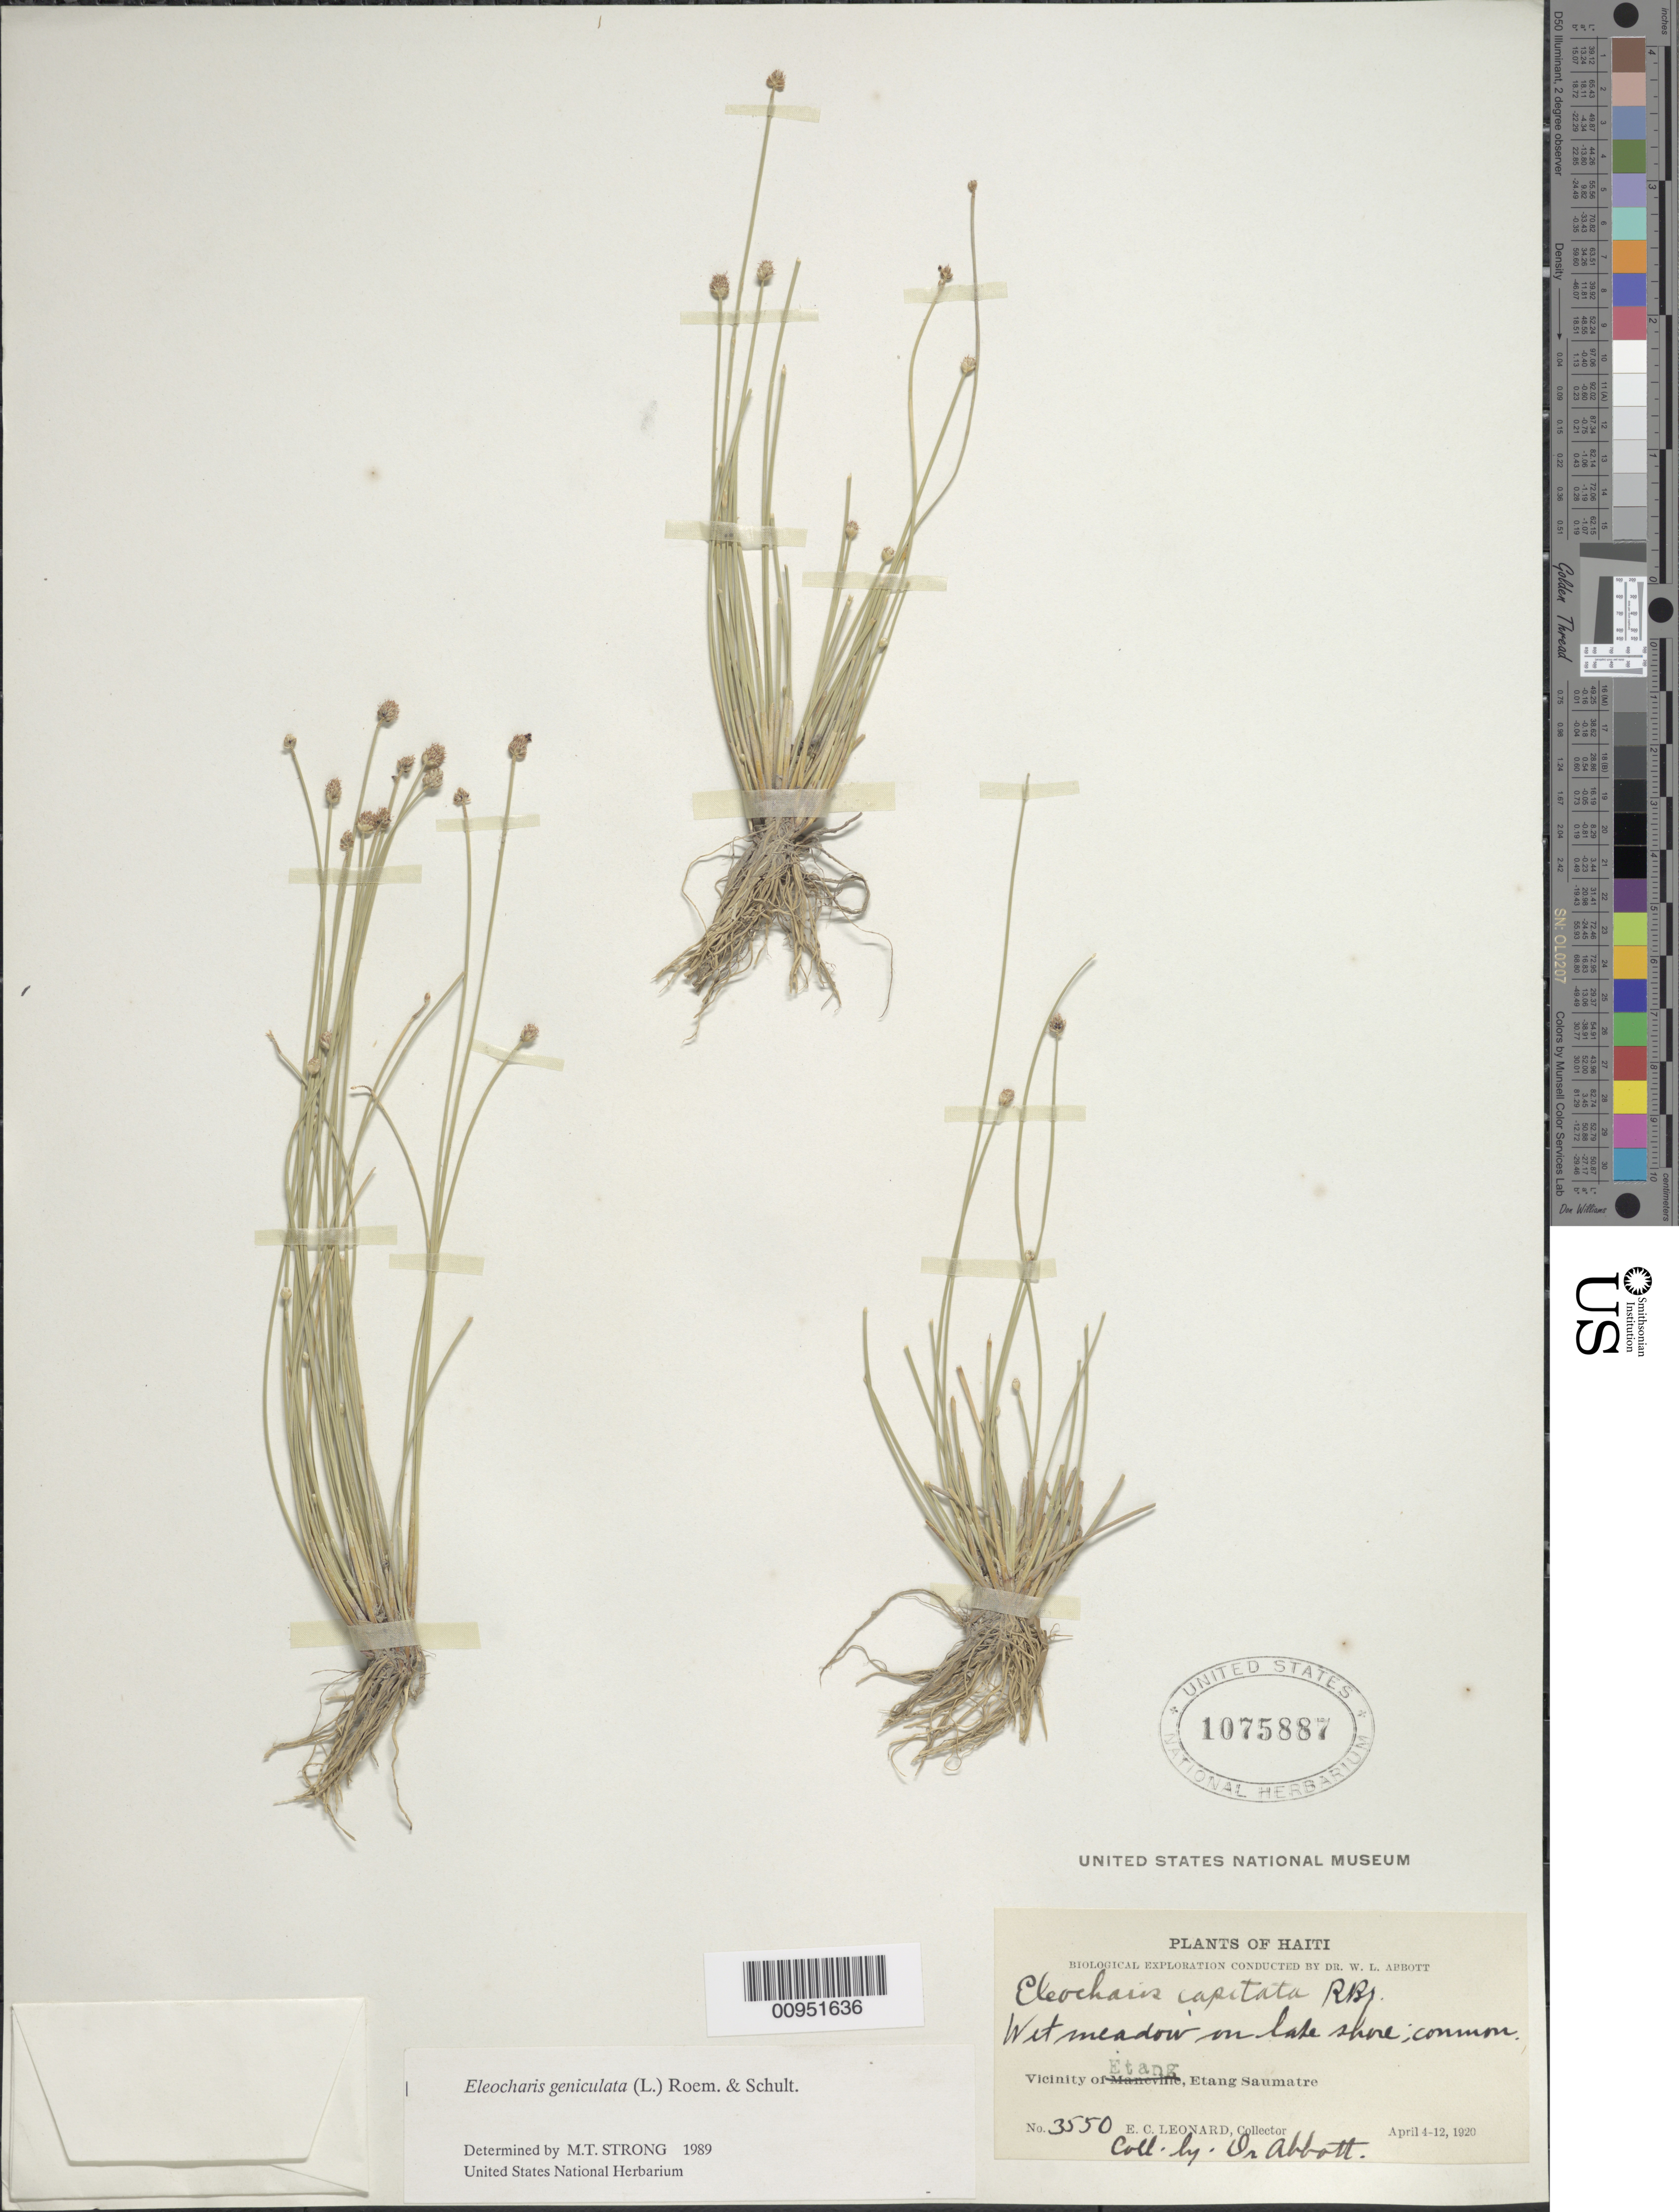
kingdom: Plantae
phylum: Tracheophyta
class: Liliopsida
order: Poales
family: Cyperaceae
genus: Eleocharis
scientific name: Eleocharis geniculata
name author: (L.) Roem. & Schult.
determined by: Strong, M. T., (US), Smithsonian Institution - National Museum of Natural History (UNITED STATES)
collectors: W. L. Abbott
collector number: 3550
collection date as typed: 04 Apr 1920 to 12 Apr 1920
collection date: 1920-04-04/1920-04-12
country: Haiti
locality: Vicinity of Etang, Etang Saumatre, meadow on lake shore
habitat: Wet meadow on lake shore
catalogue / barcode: US 1075887